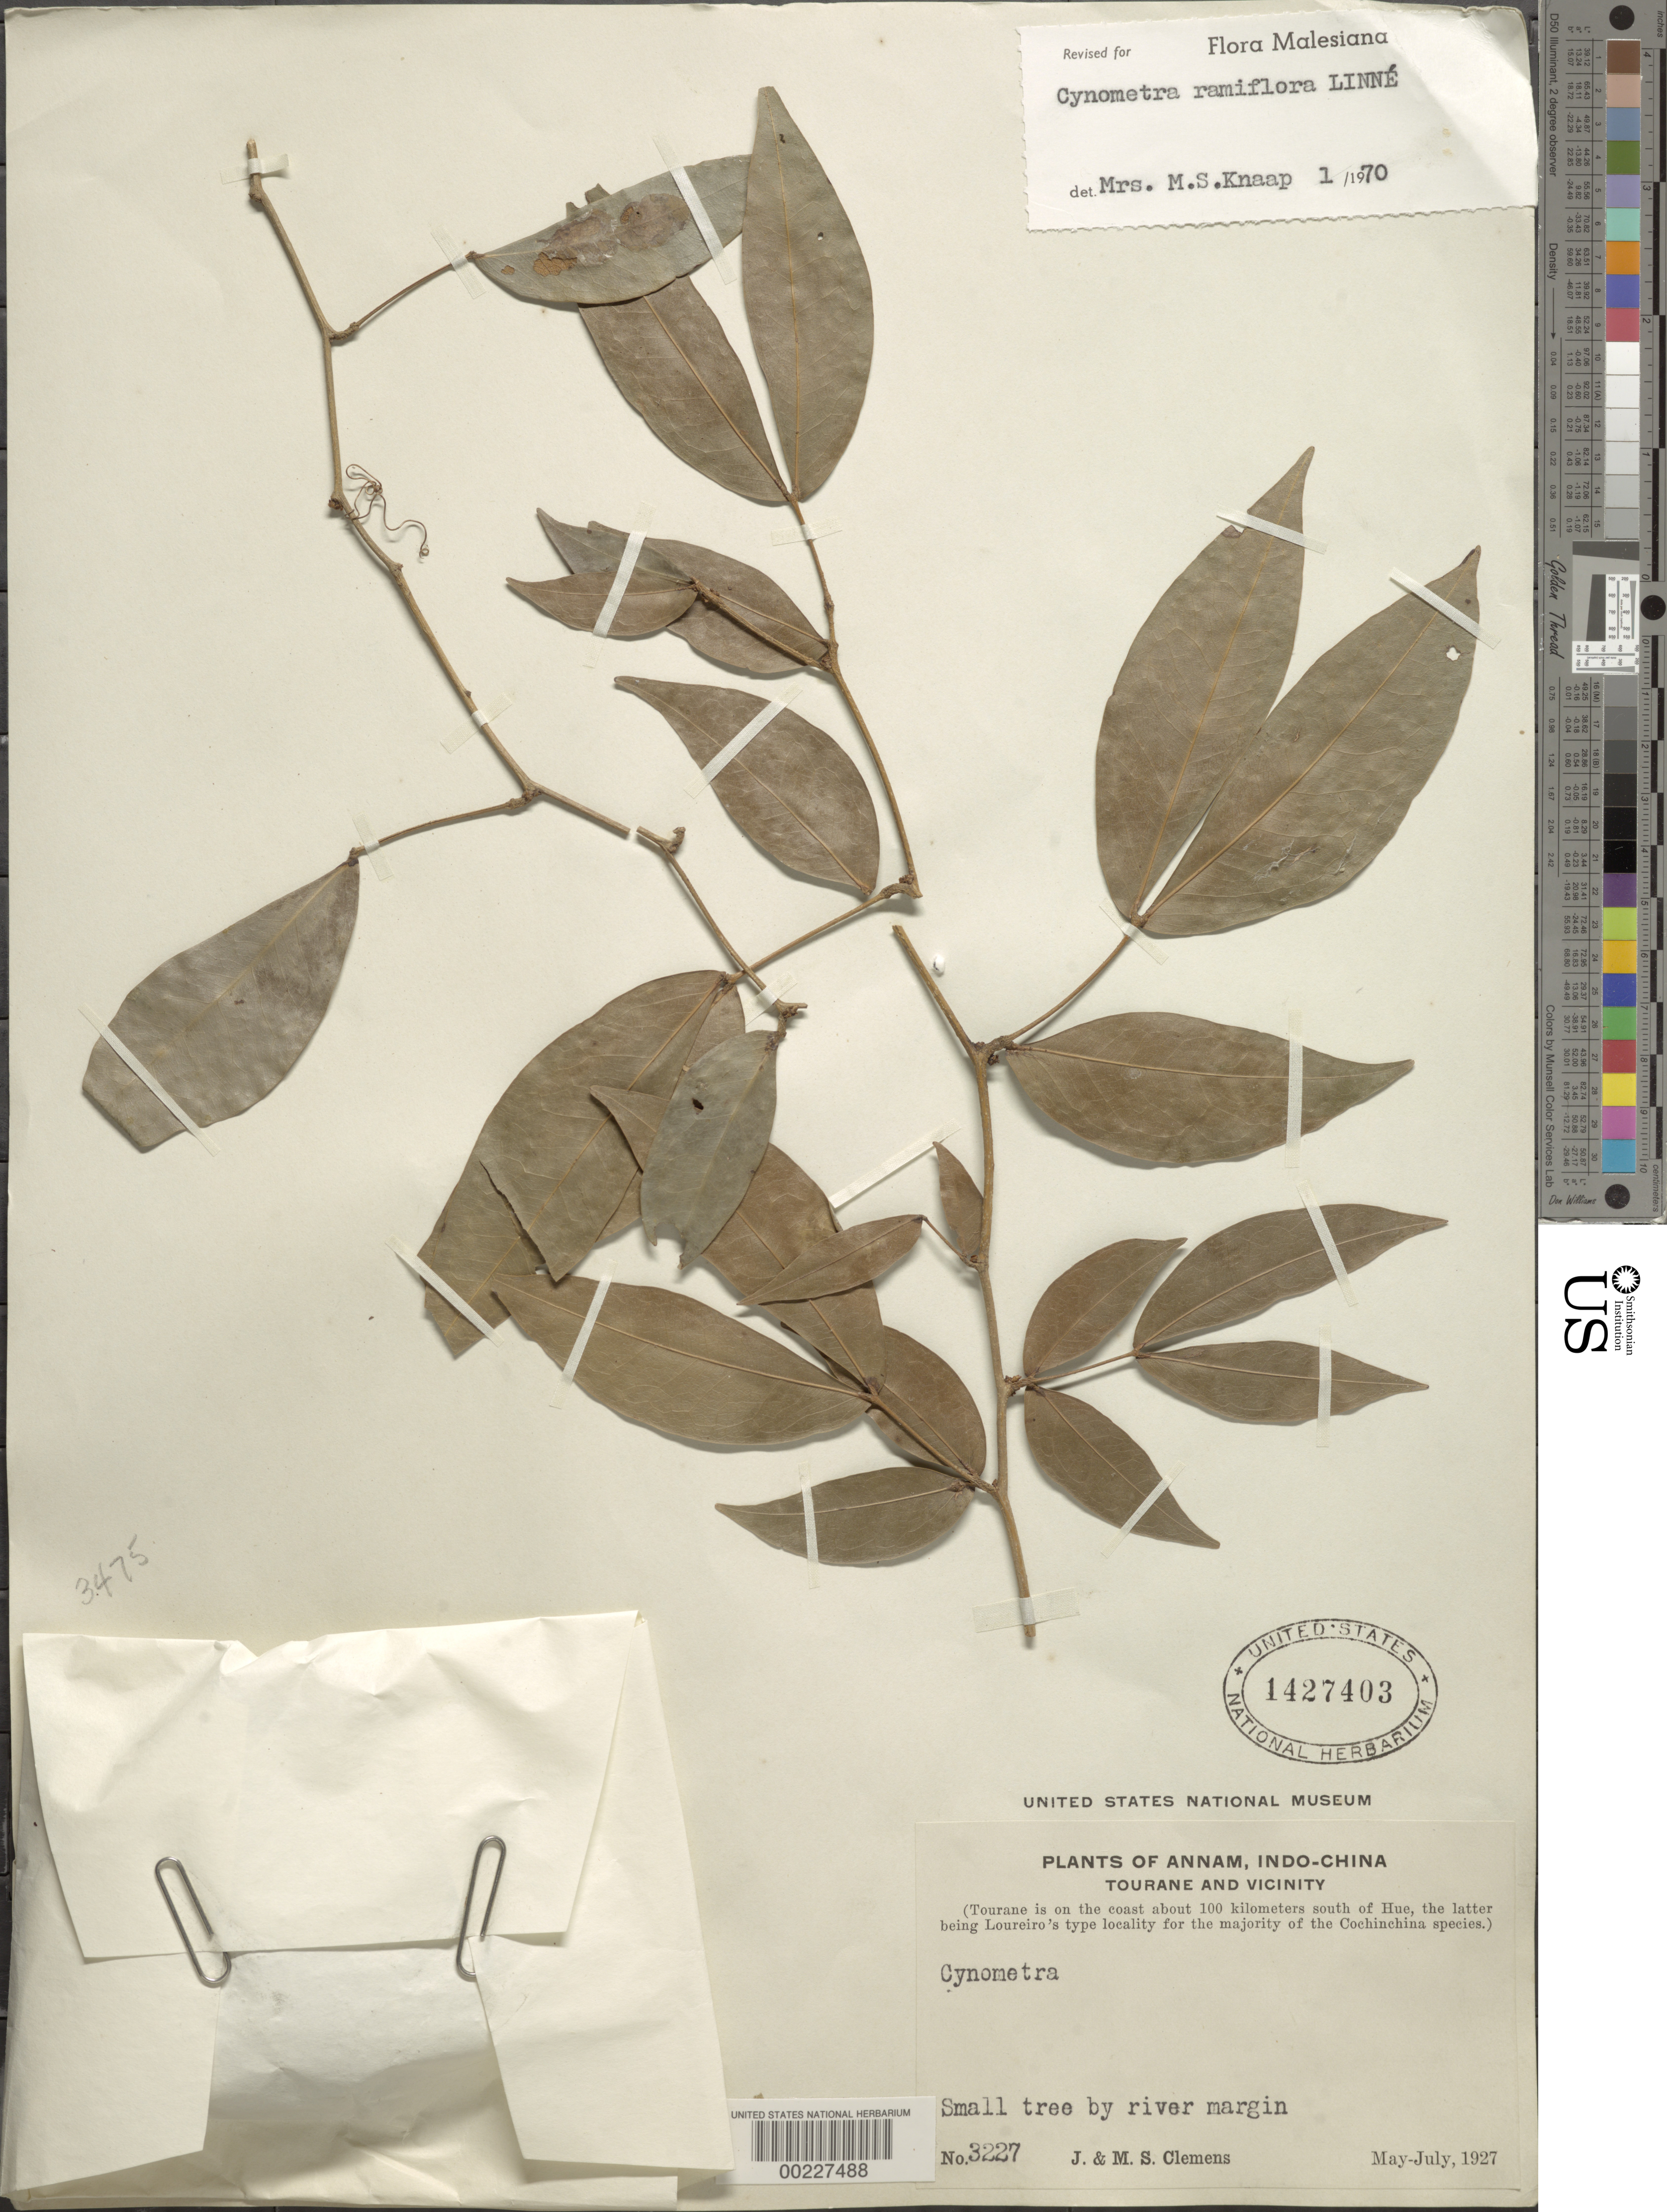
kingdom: Plantae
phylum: Tracheophyta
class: Magnoliopsida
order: Fabales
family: Fabaceae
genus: Cynometra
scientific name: Cynometra ramiflora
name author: L.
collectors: J. Clemens & M. S. Clemens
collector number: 3227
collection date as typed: May 1927 to -- Jul 1927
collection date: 1927-05/1927-07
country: Vietnam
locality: Da nang and vicinity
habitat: River margin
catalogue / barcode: US 1427403